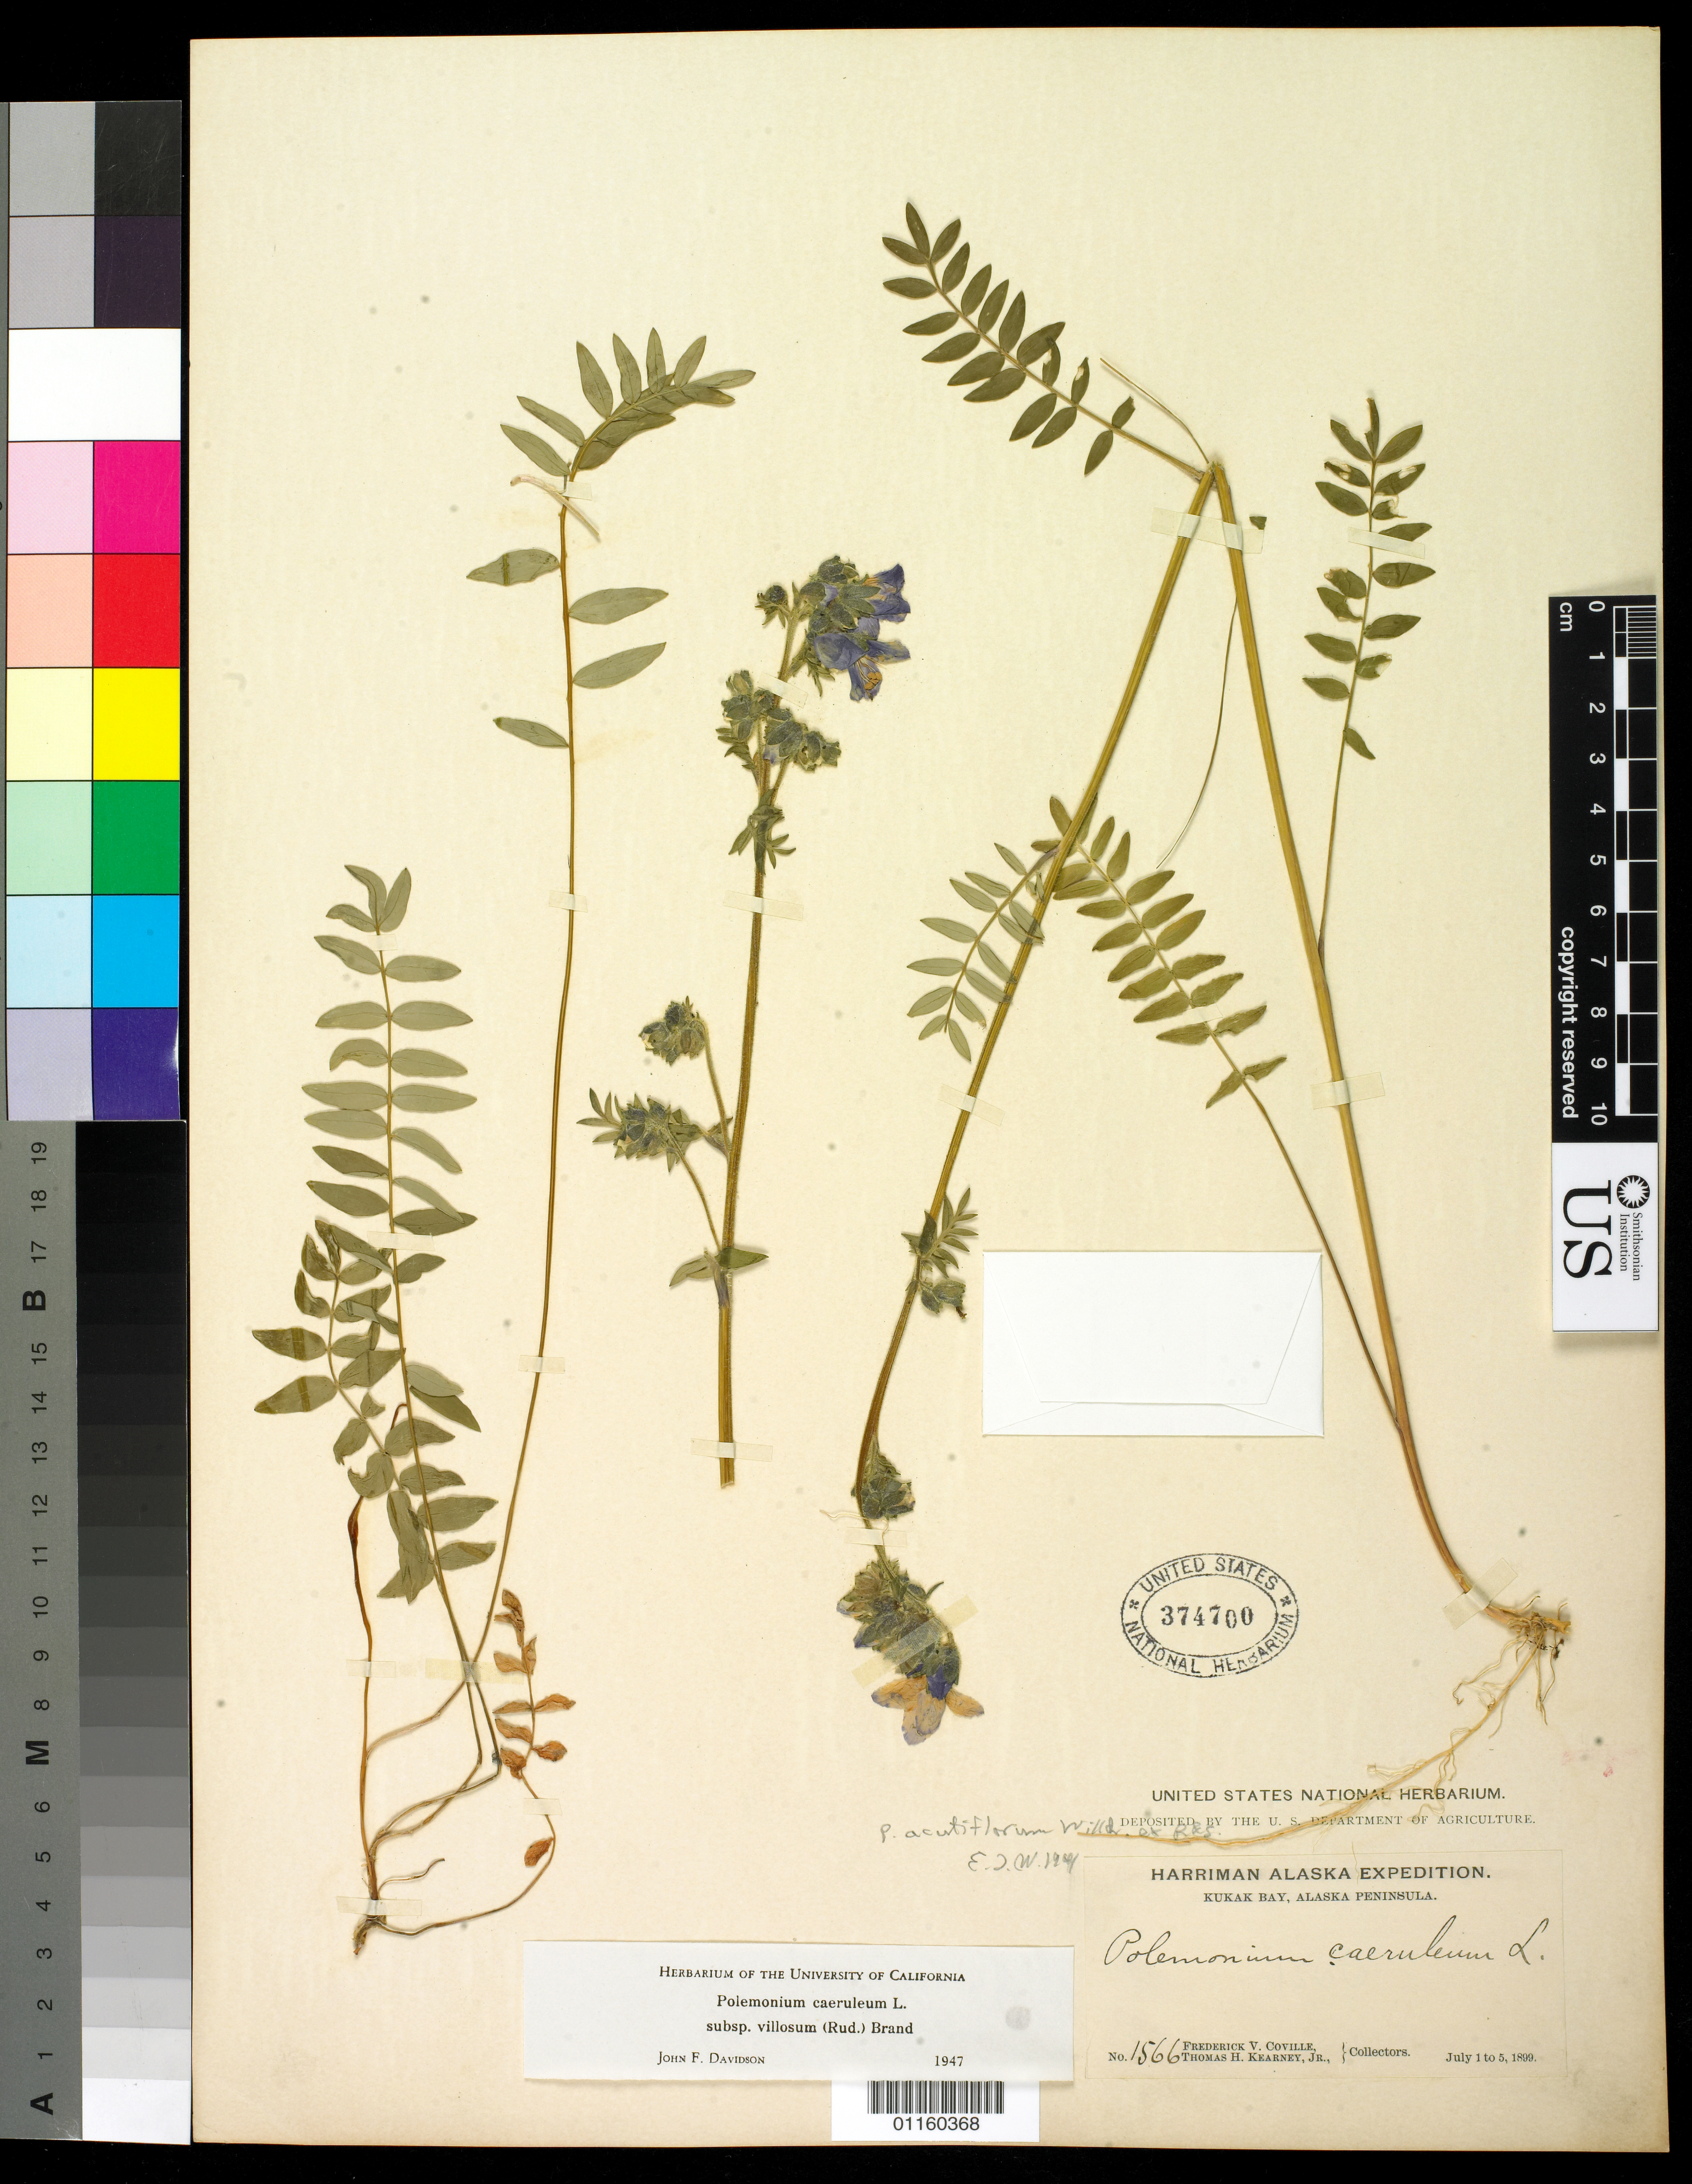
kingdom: Plantae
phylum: Tracheophyta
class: Magnoliopsida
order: Ericales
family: Polemoniaceae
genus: Polemonium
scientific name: Polemonium caeruleum subsp. villosum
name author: (Rudolph ex Georgi) Brand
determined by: Davidson, J. F.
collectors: F. V. Coville & T. H. Kearney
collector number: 1566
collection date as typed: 1 Jul 1899 to 5 Jul 1899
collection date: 1899-07-01/1899-07-05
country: United States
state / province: Alaska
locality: Kukak Bay, Alaska Peninsula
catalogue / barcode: US 374698